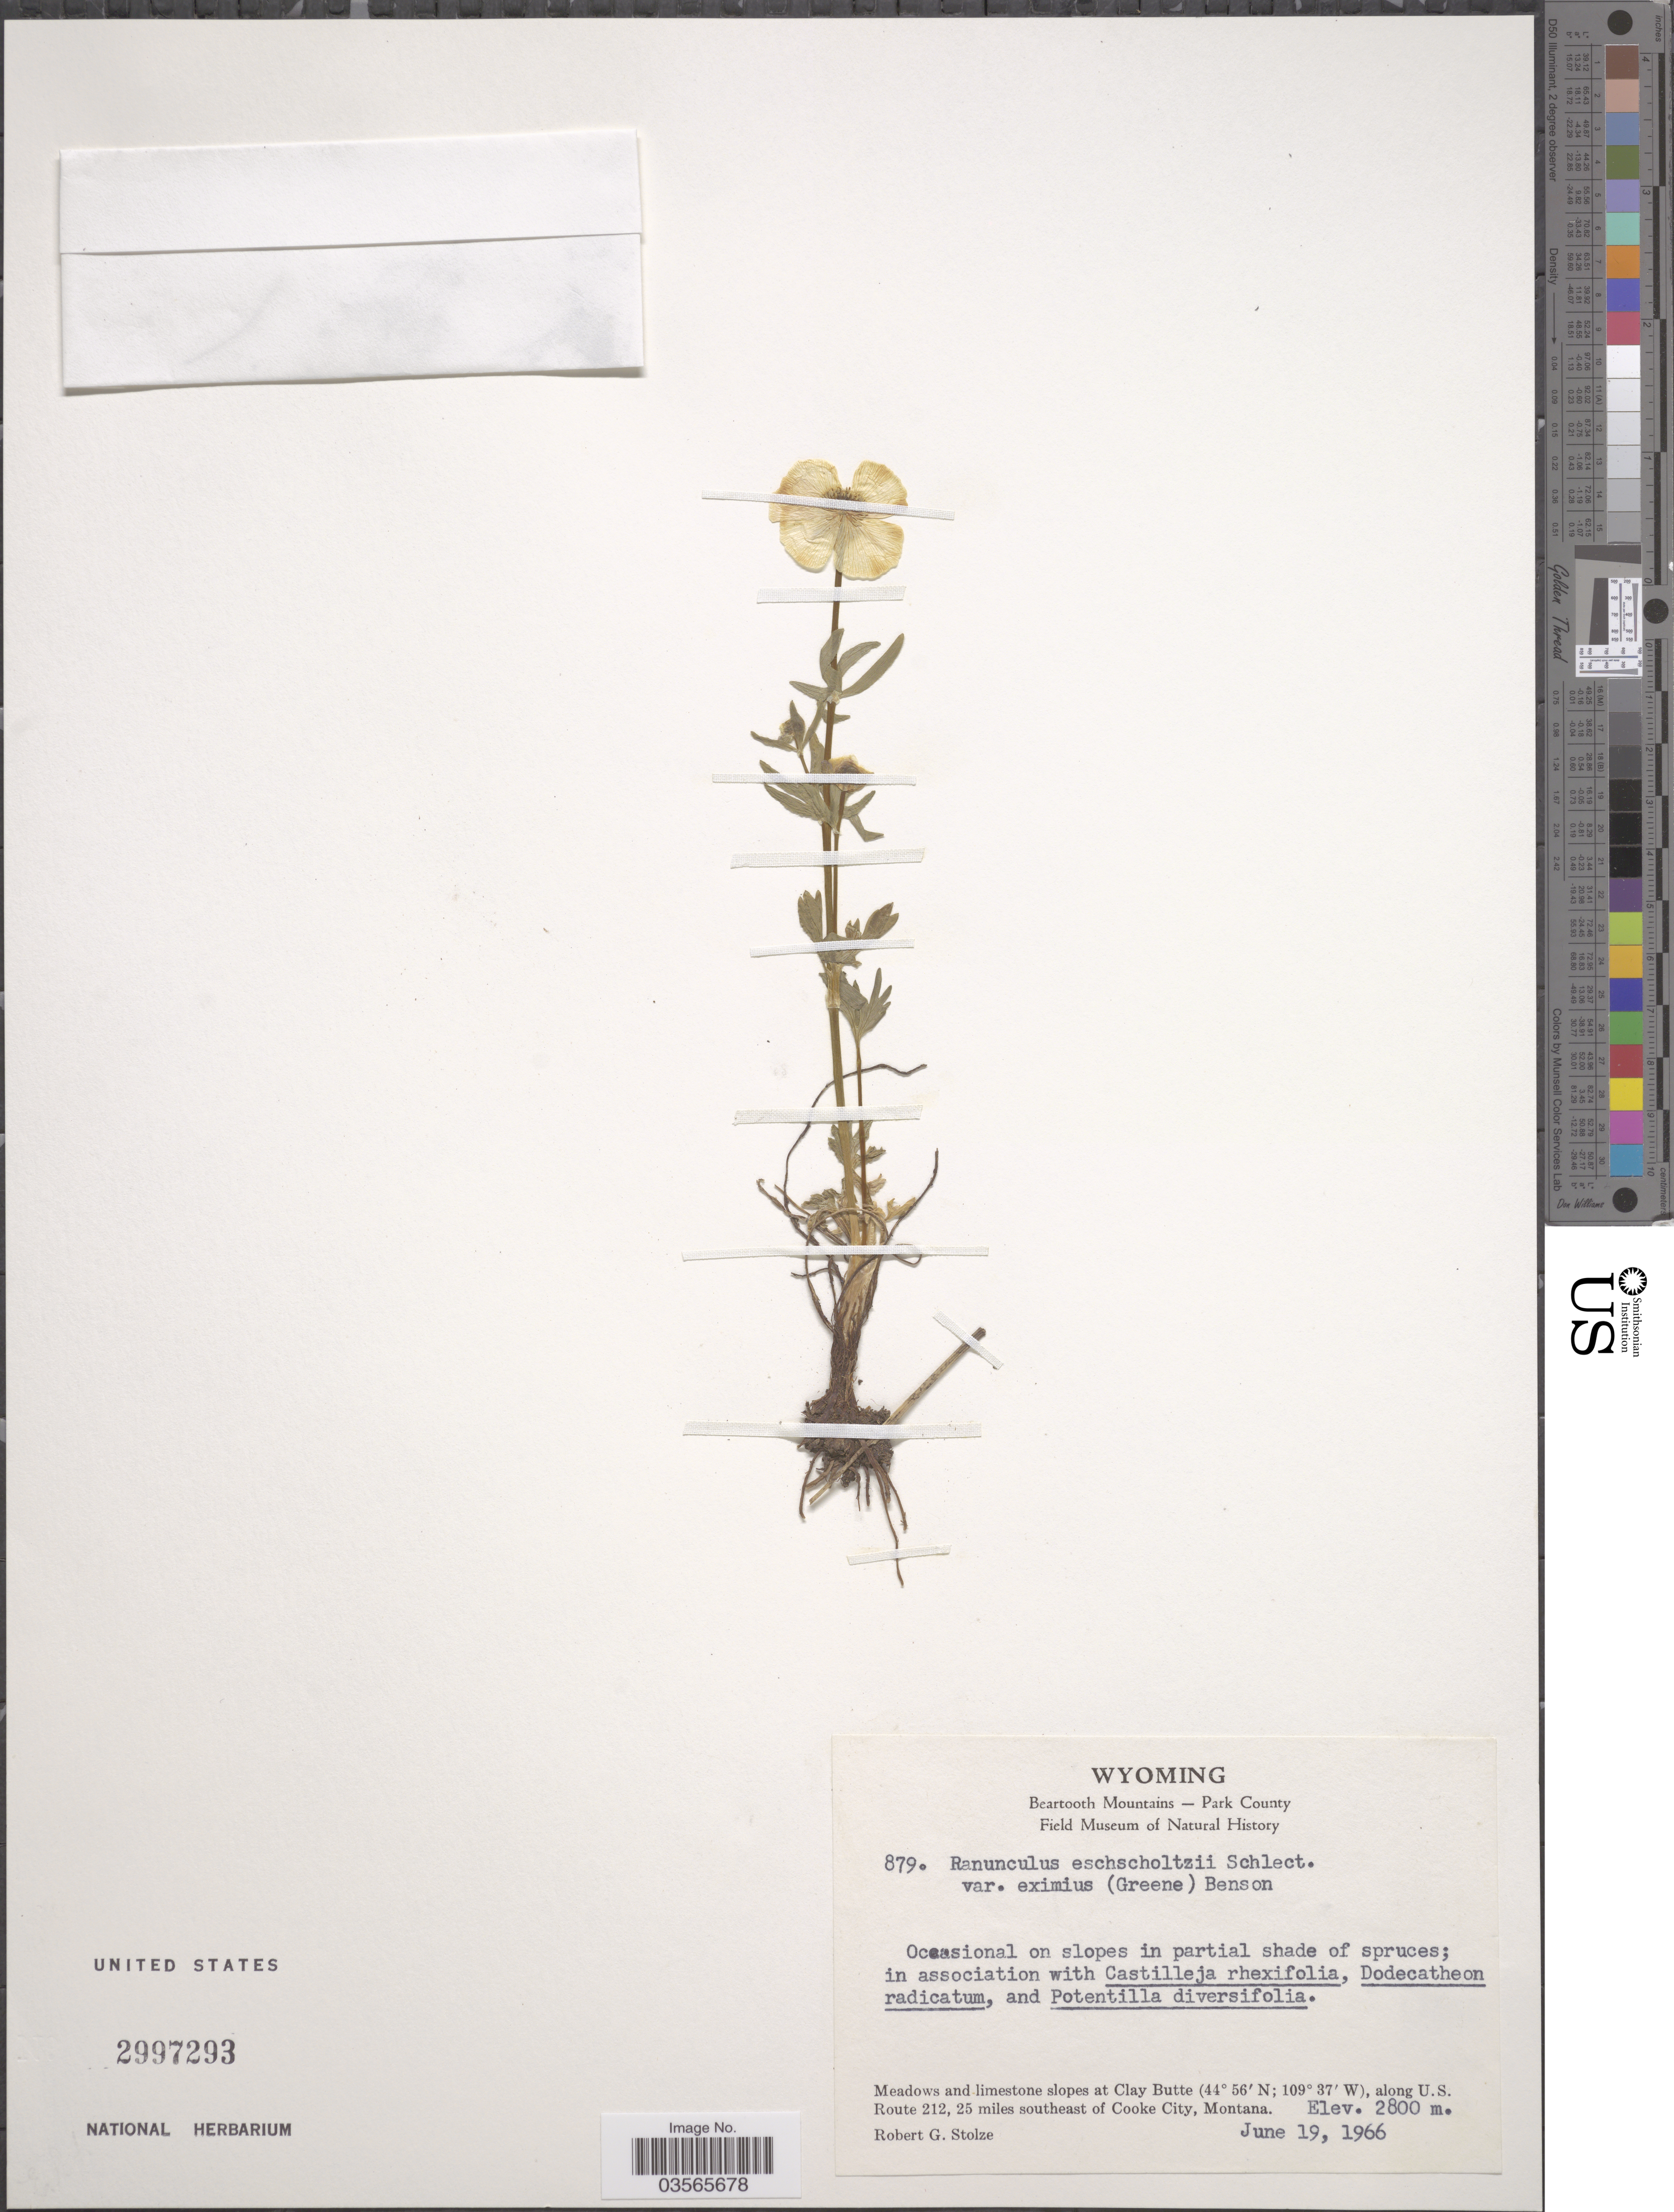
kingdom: Plantae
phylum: Tracheophyta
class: Magnoliopsida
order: Ranunculales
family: Ranunculaceae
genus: Ranunculus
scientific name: Ranunculus eschscholtzii var. eximius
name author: (Greene) L.D. Benson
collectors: R. G. Stolze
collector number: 879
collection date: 1966-06-19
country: United States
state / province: Wyoming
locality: Beartooth Mountains - Park County. Meadows and limestone slopes at Clay Butte, along U.S. Route 212, 25 miles southeast of Cooke City, Montana.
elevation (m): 2800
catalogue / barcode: US 2997293